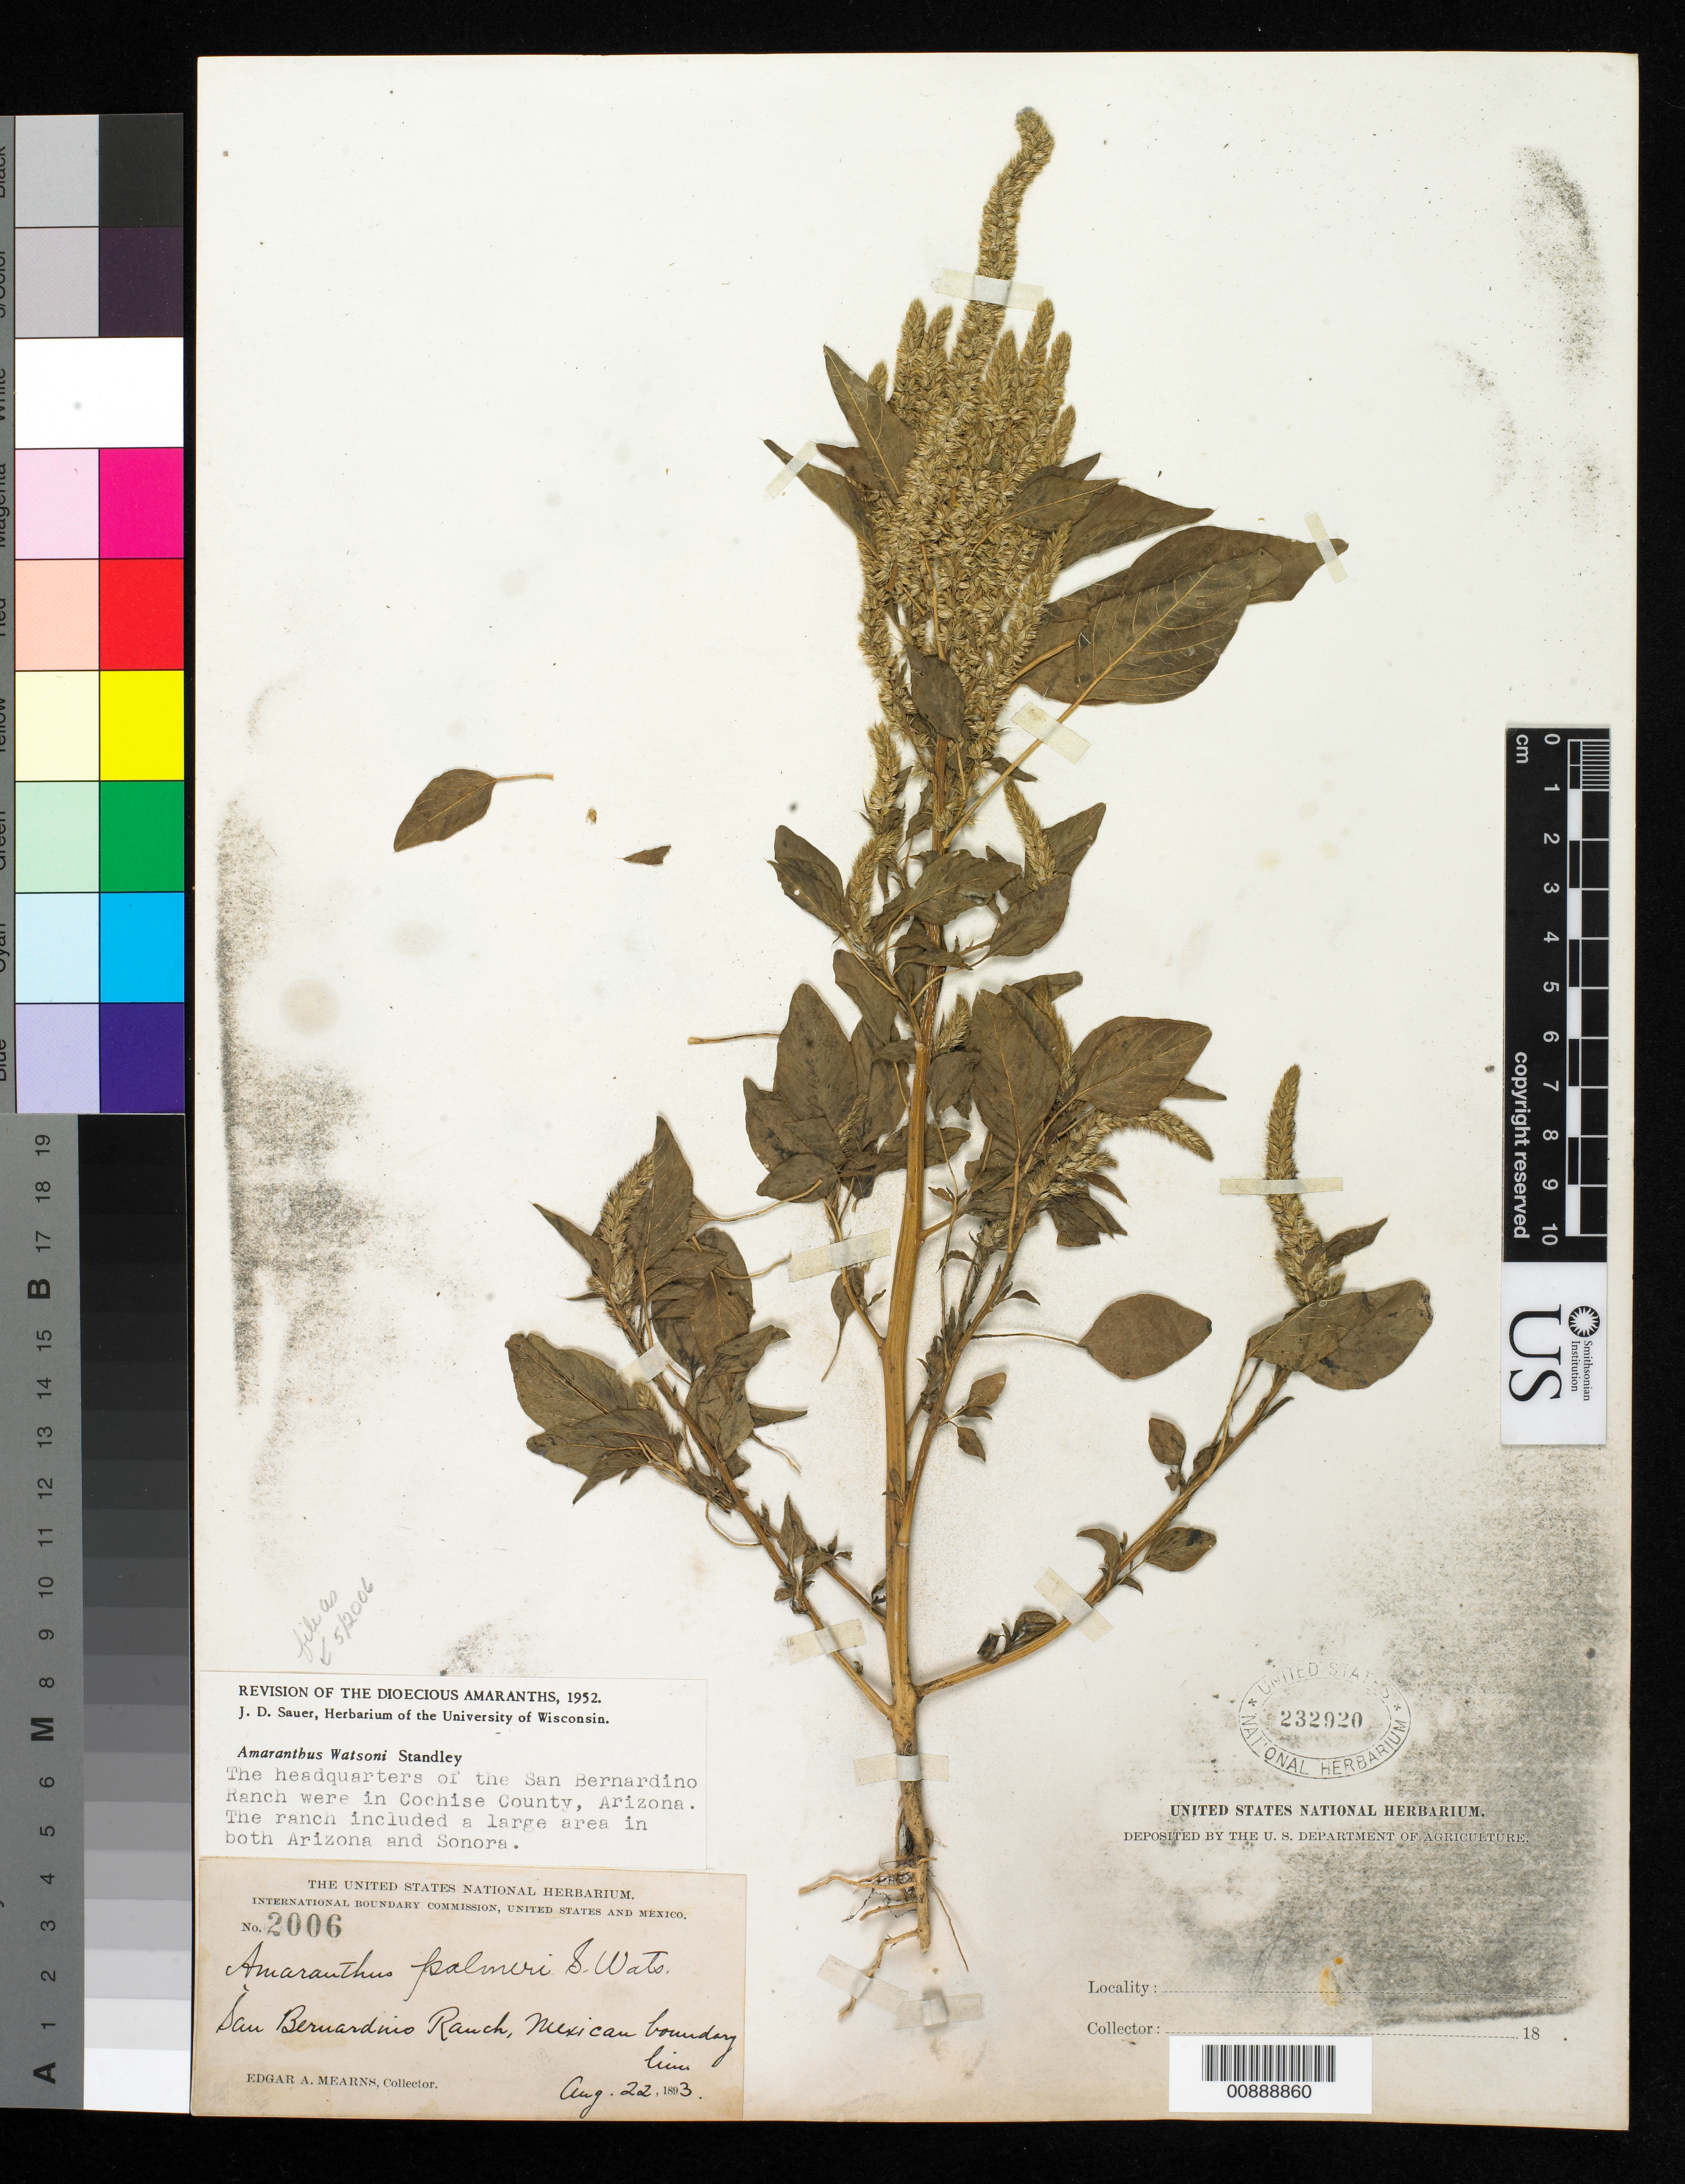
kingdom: Plantae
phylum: Tracheophyta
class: Magnoliopsida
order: Caryophyllales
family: Amaranthaceae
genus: Amaranthus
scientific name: Amaranthus watsonii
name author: Standl.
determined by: Sauer, J. D.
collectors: E. A. Mearns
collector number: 2006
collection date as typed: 22 Aug 1893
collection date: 1893-08-22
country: United States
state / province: Arizona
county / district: Cochise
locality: San Bernardino Ranch, Mexican Boundary Line. The headquarters of the San Bernardino Ranch were in Cochise county, Arizona. The ranch included a large area in both Arizona and Sonora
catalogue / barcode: US 232920